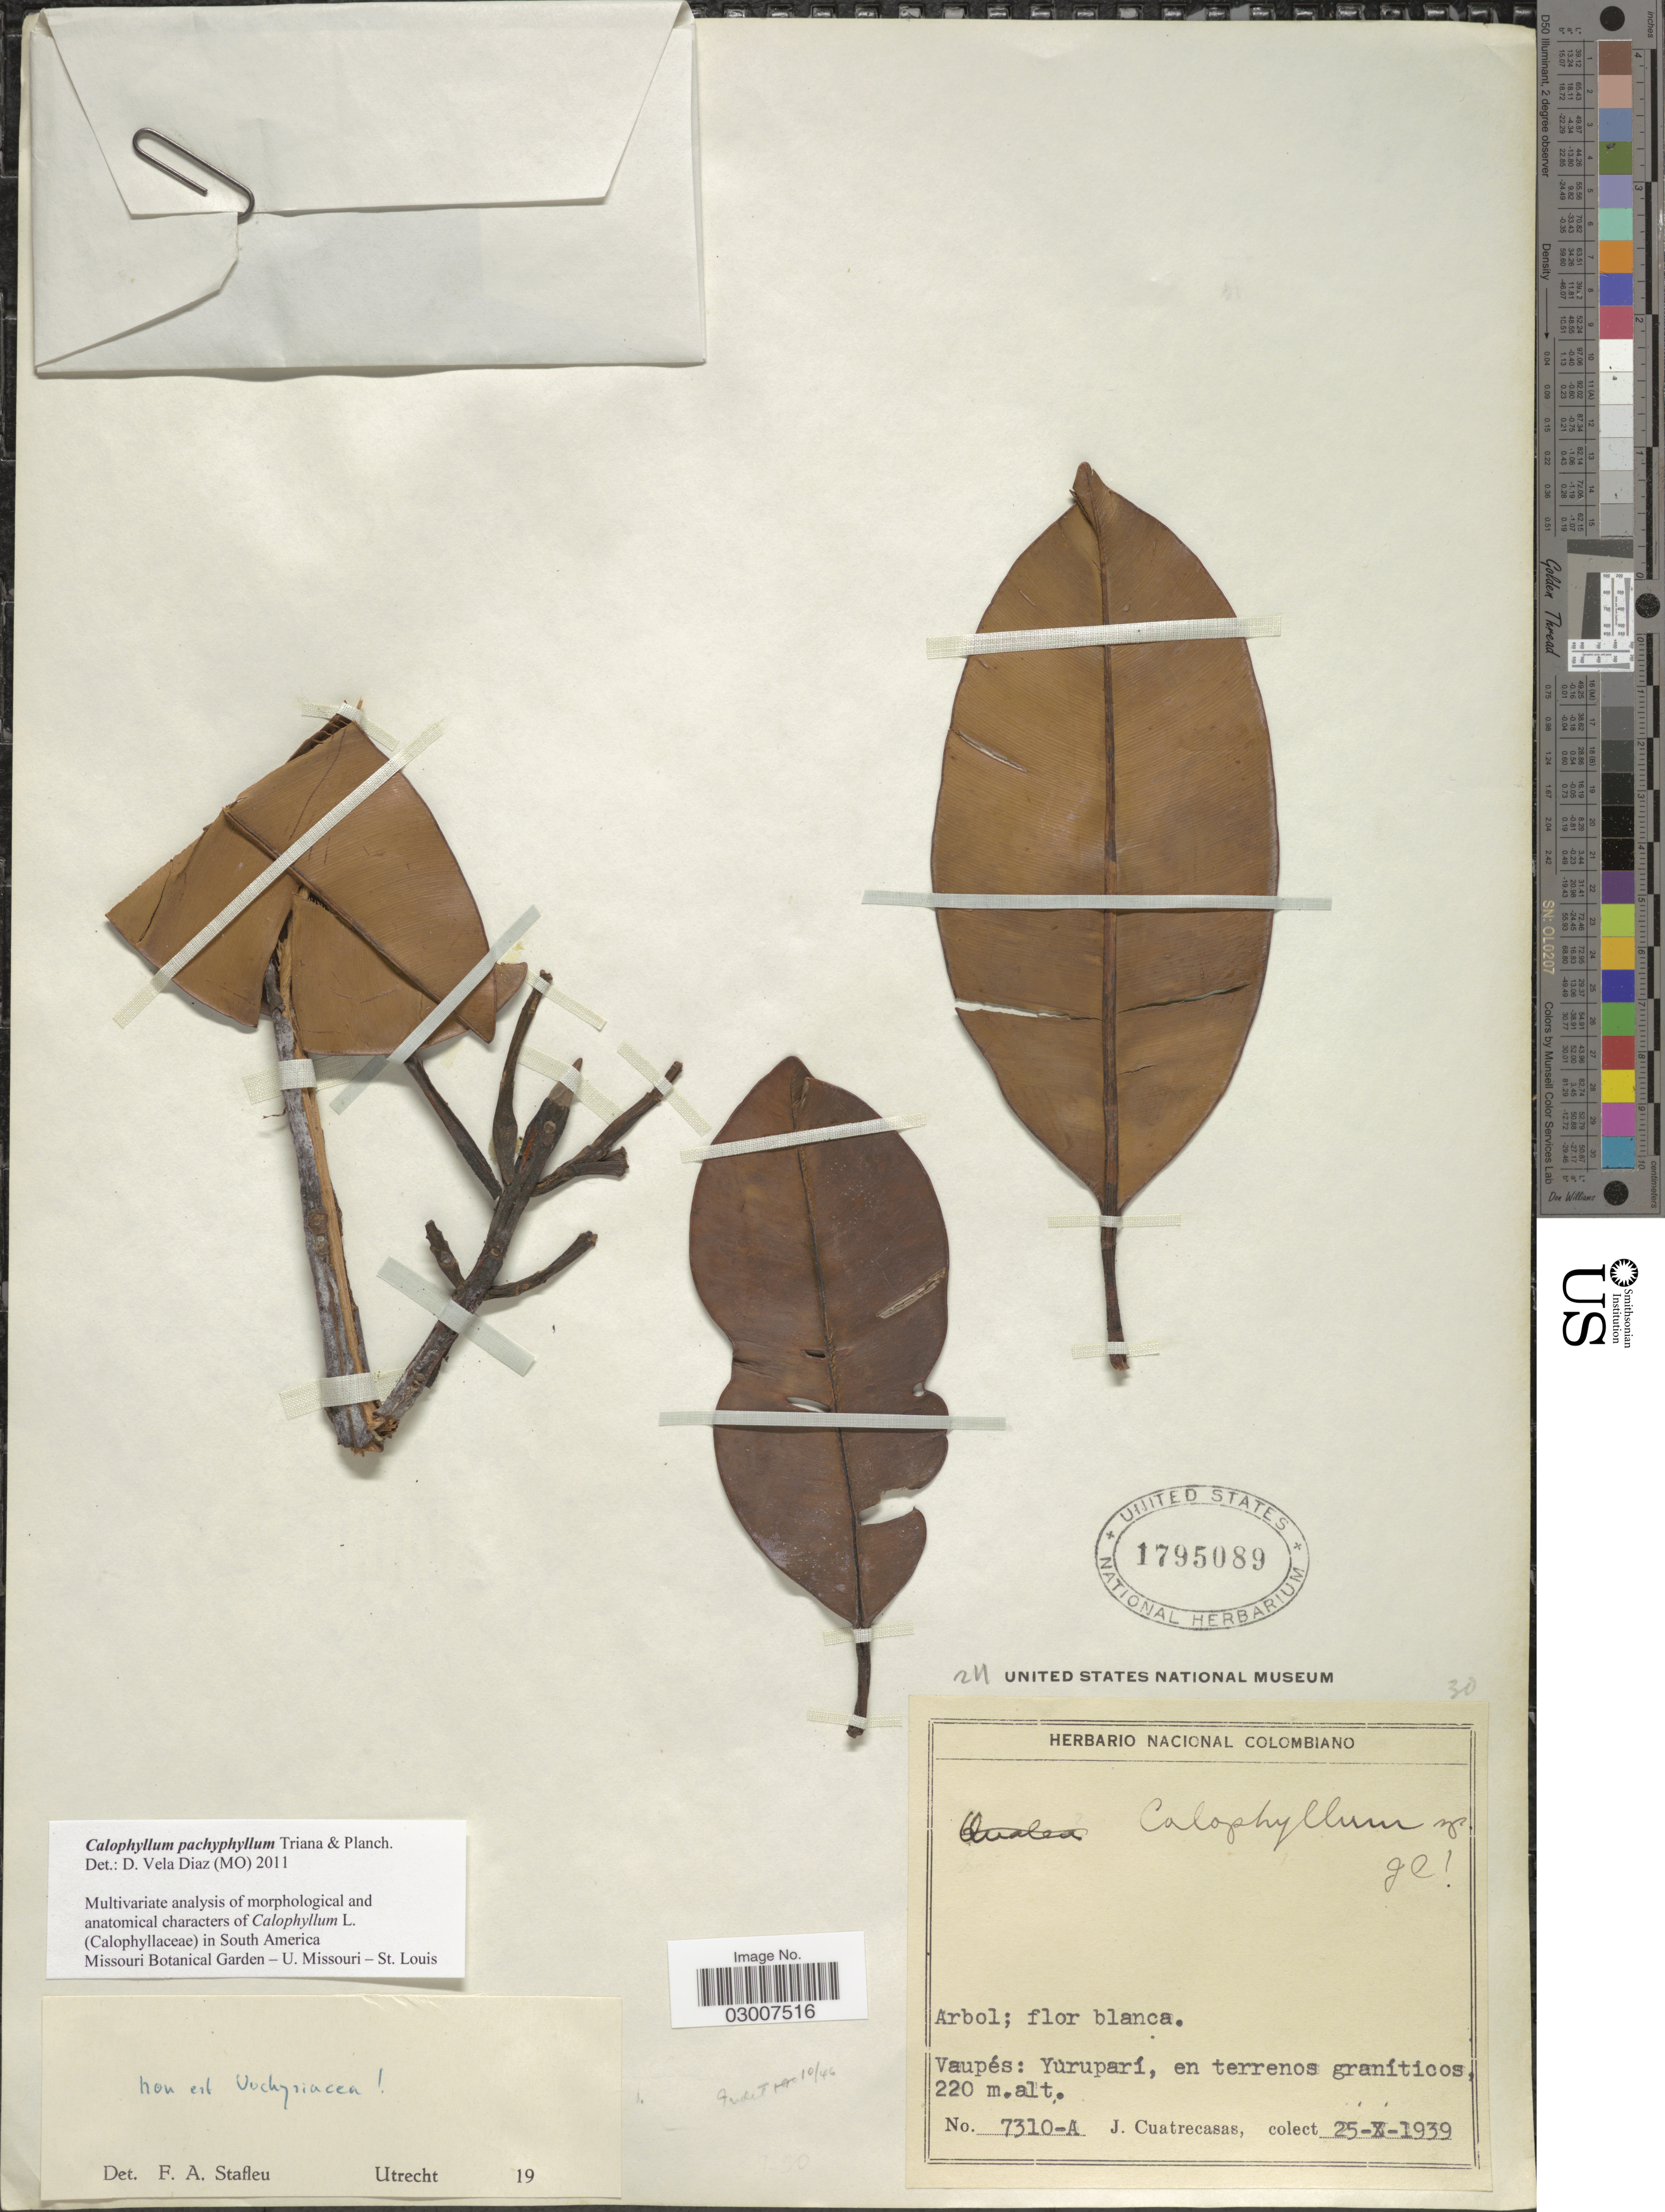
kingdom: Plantae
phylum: Tracheophyta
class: Magnoliopsida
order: Malpighiales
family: Calophyllaceae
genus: Calophyllum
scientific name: Calophyllum pachyphyllum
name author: Planch. & Triana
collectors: J. Cuatrecasas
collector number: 7310-A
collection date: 1939-10-25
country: Colombia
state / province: Vaupés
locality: Yuruparí.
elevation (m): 220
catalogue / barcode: US 1795089